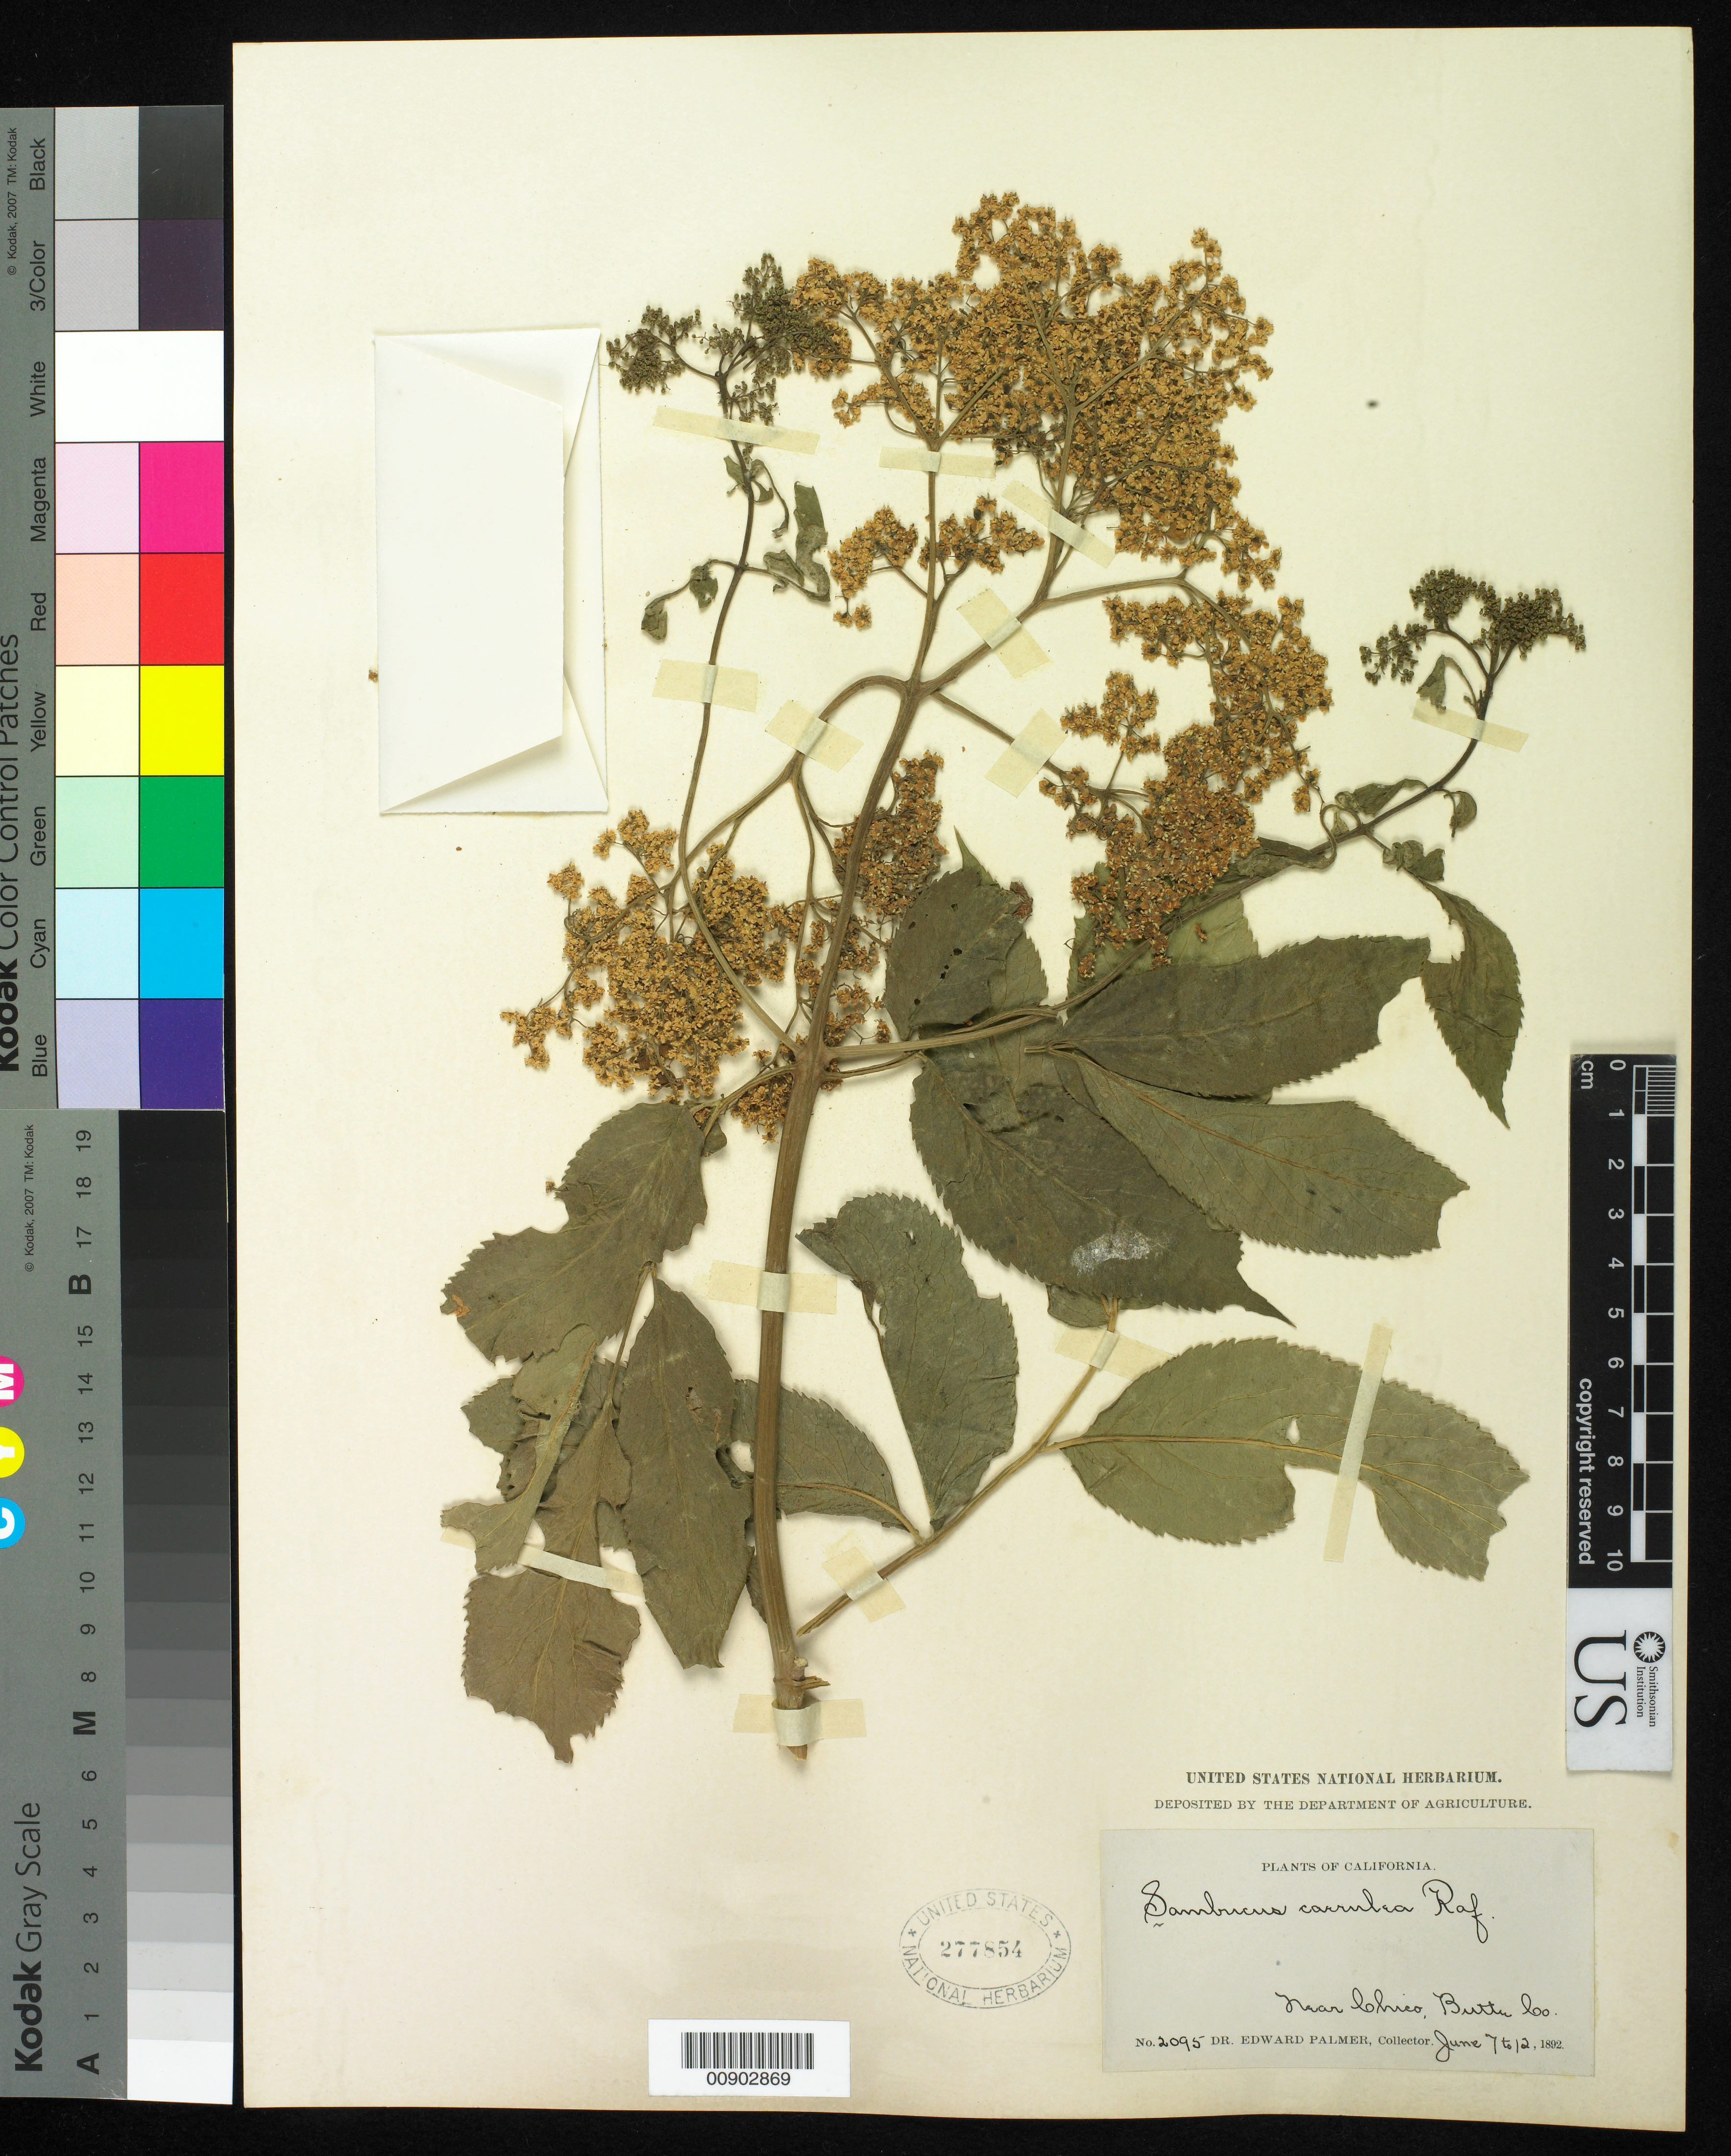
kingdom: Plantae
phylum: Tracheophyta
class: Magnoliopsida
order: Dipsacales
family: Viburnaceae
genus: Sambucus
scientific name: Sambucus cerulea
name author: Raf.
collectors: E. Palmer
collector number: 2095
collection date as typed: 07 Jun 1892 to 12 Jun 1892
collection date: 1892-06-07/1892-06-12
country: United States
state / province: California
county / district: Butte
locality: Near Chico, Butte County, California.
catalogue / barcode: US 277854